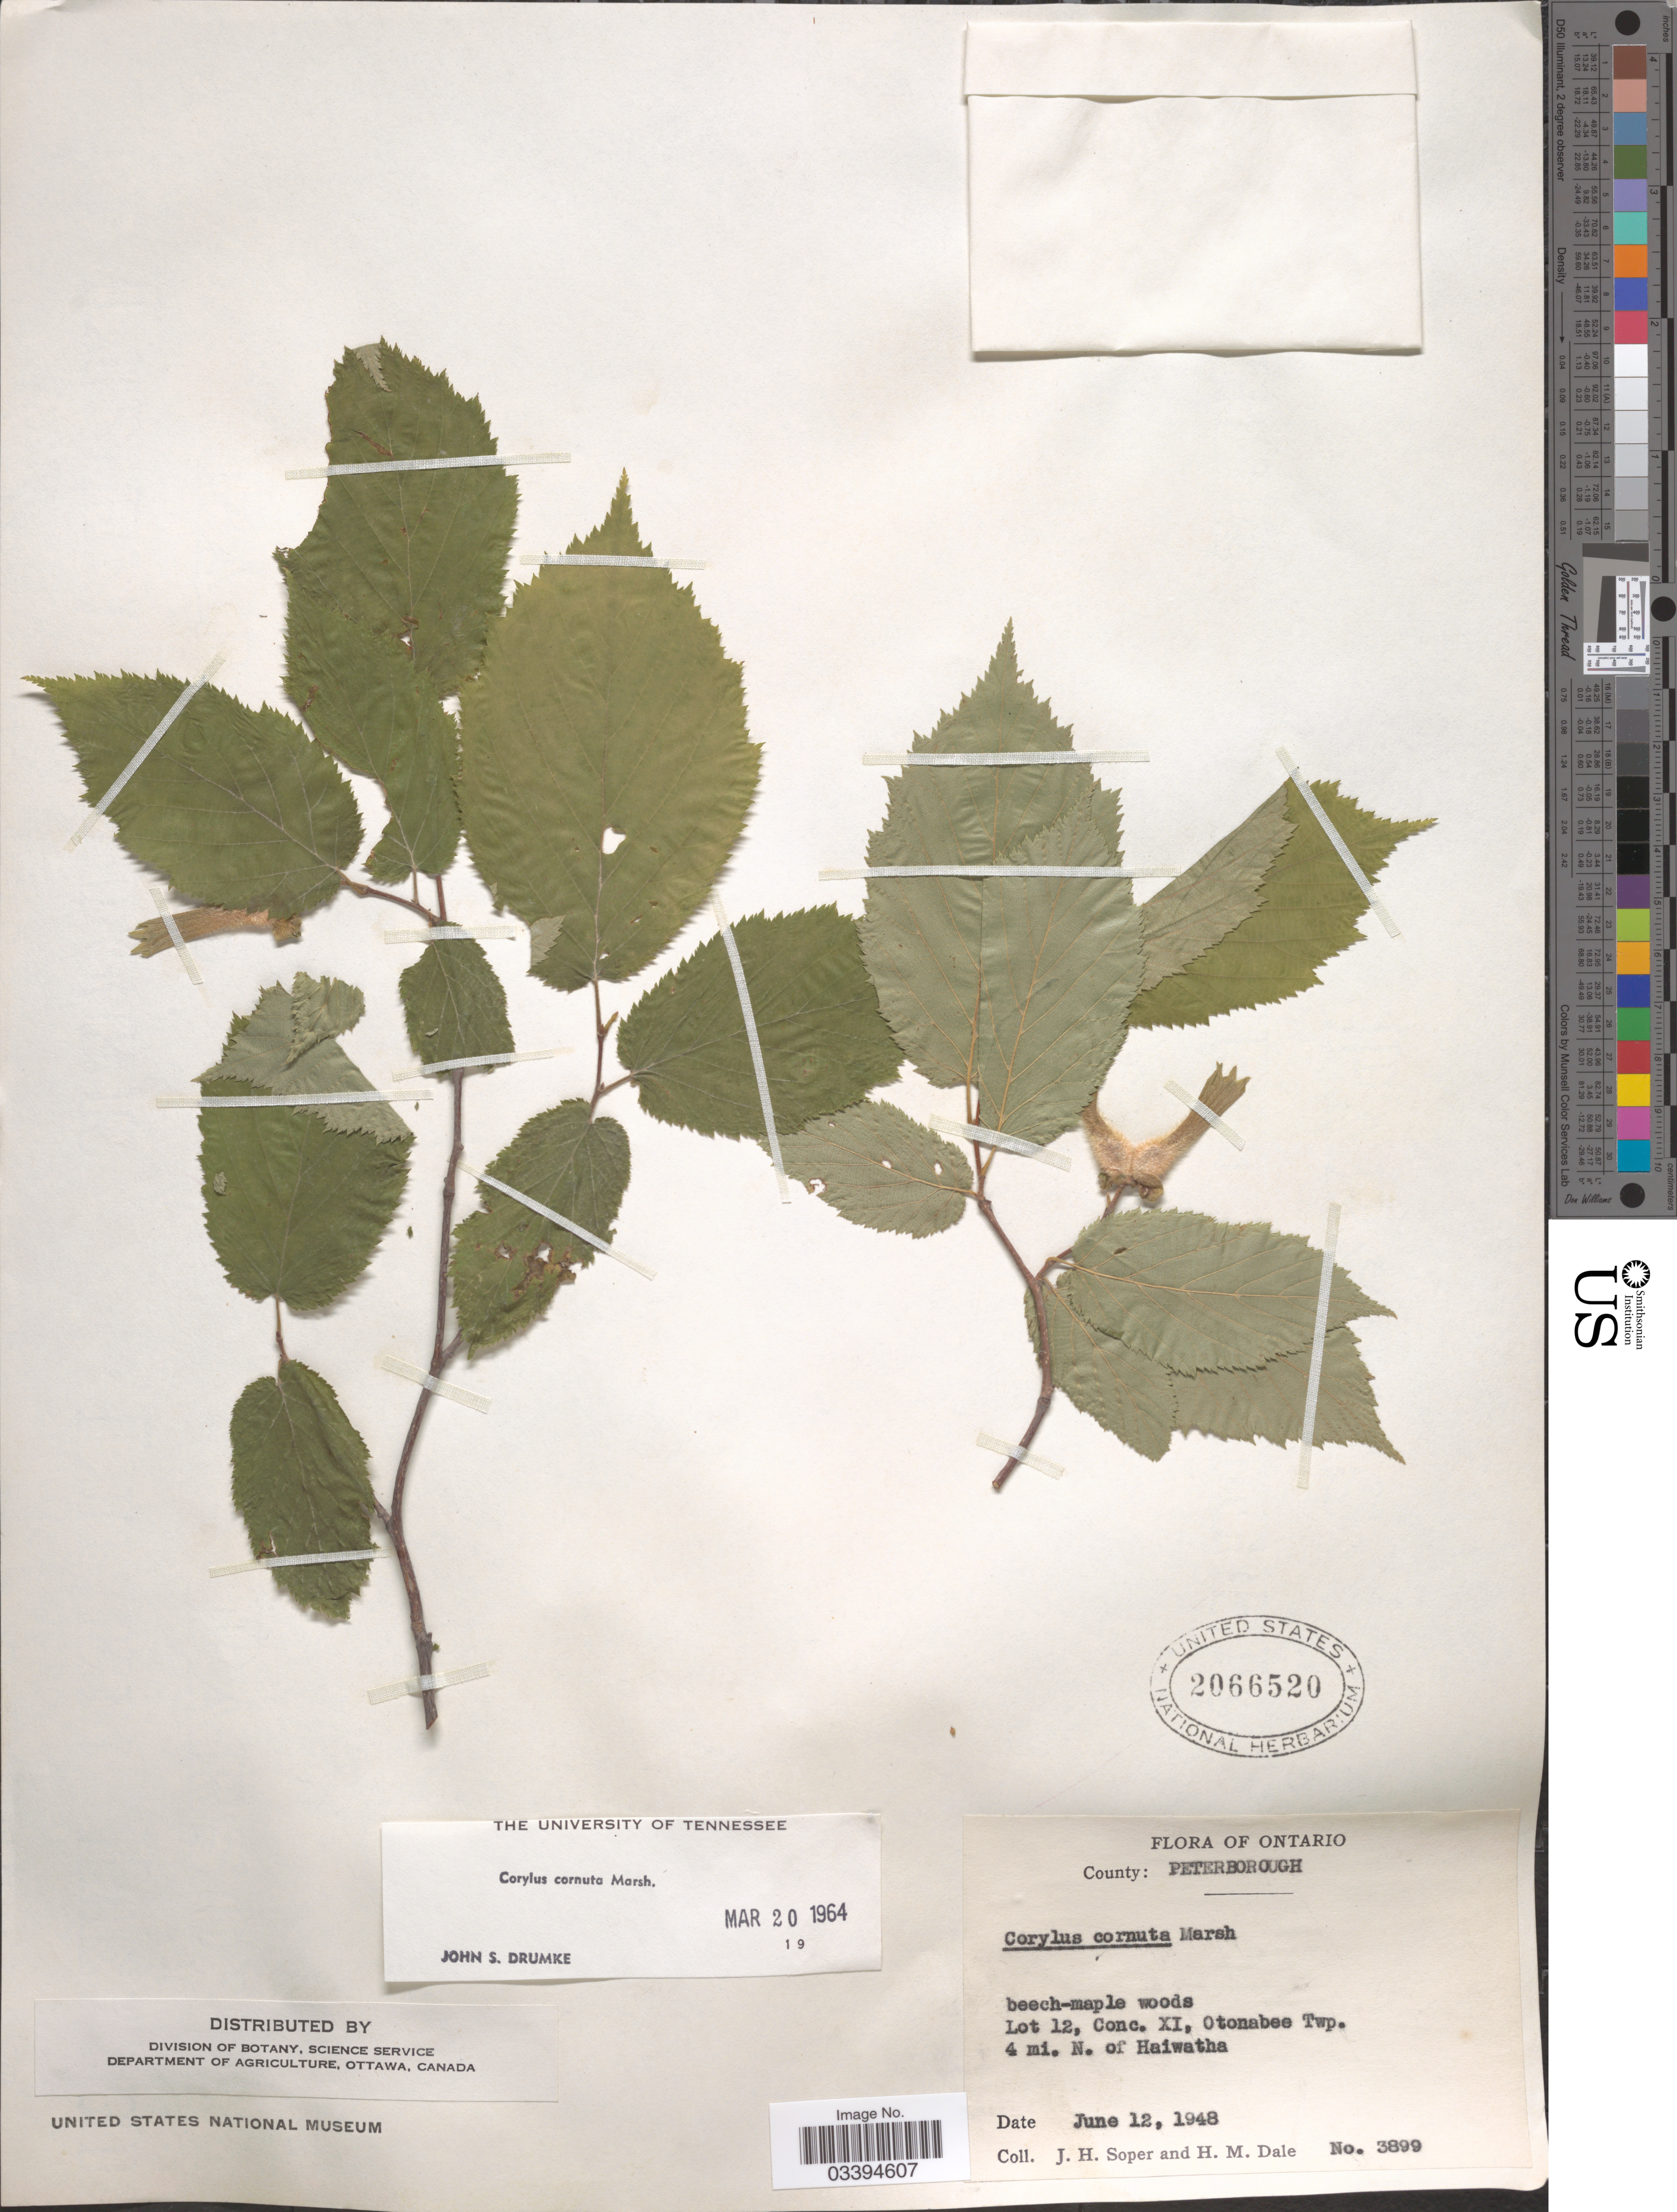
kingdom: Plantae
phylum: Tracheophyta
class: Magnoliopsida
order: Fagales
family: Betulaceae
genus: Corylus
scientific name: Corylus cornuta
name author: Marshall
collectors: J. H. Soper & H. M. Dale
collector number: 3899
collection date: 1948-06-12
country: Canada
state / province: Ontario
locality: County: Peterbourough. Lot 12, Conc. XI, Otonabee Twp. 4 mi. N. of Haiwatha.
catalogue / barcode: US 2066520